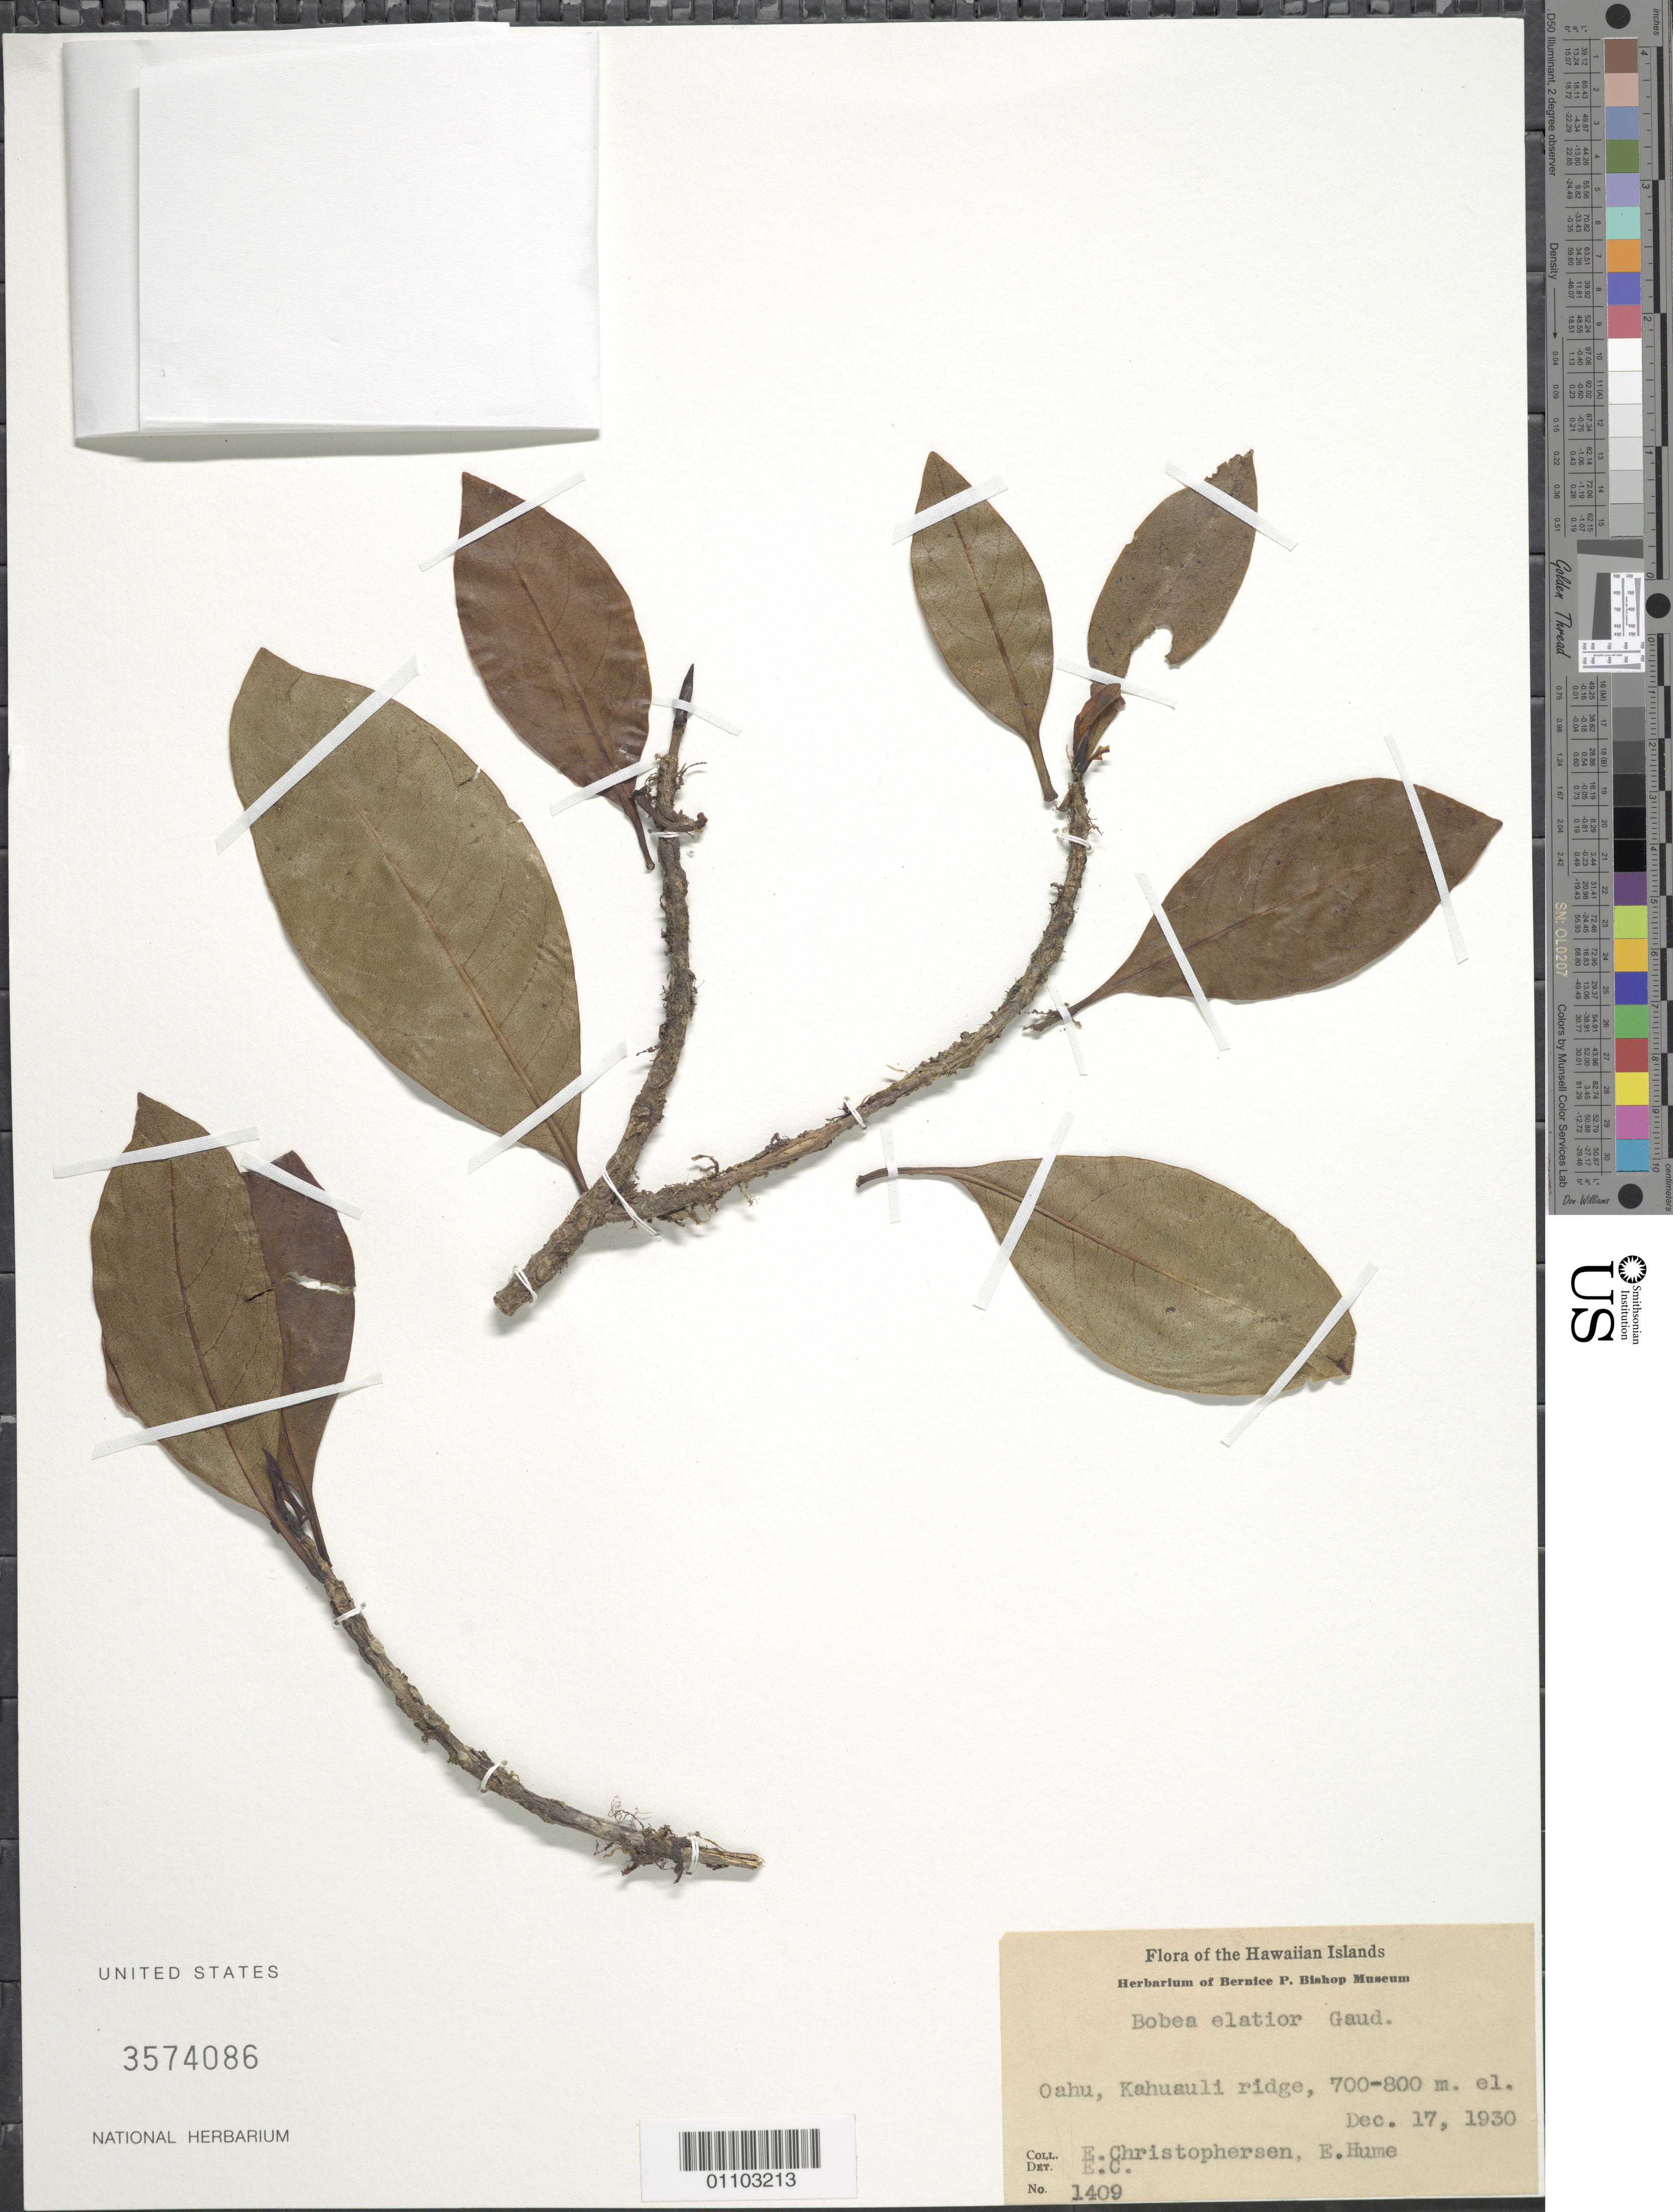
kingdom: Plantae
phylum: Tracheophyta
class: Magnoliopsida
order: Gentianales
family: Rubiaceae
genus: Bobea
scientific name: Bobea elatior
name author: Gaudich.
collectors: E. Christophersen & E. Hume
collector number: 1409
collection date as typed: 17 Dec 1930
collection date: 1930-12-17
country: United States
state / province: Hawaii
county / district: Honolulu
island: Oahu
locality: Kahuauli ridge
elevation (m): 700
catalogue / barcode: US 3574086